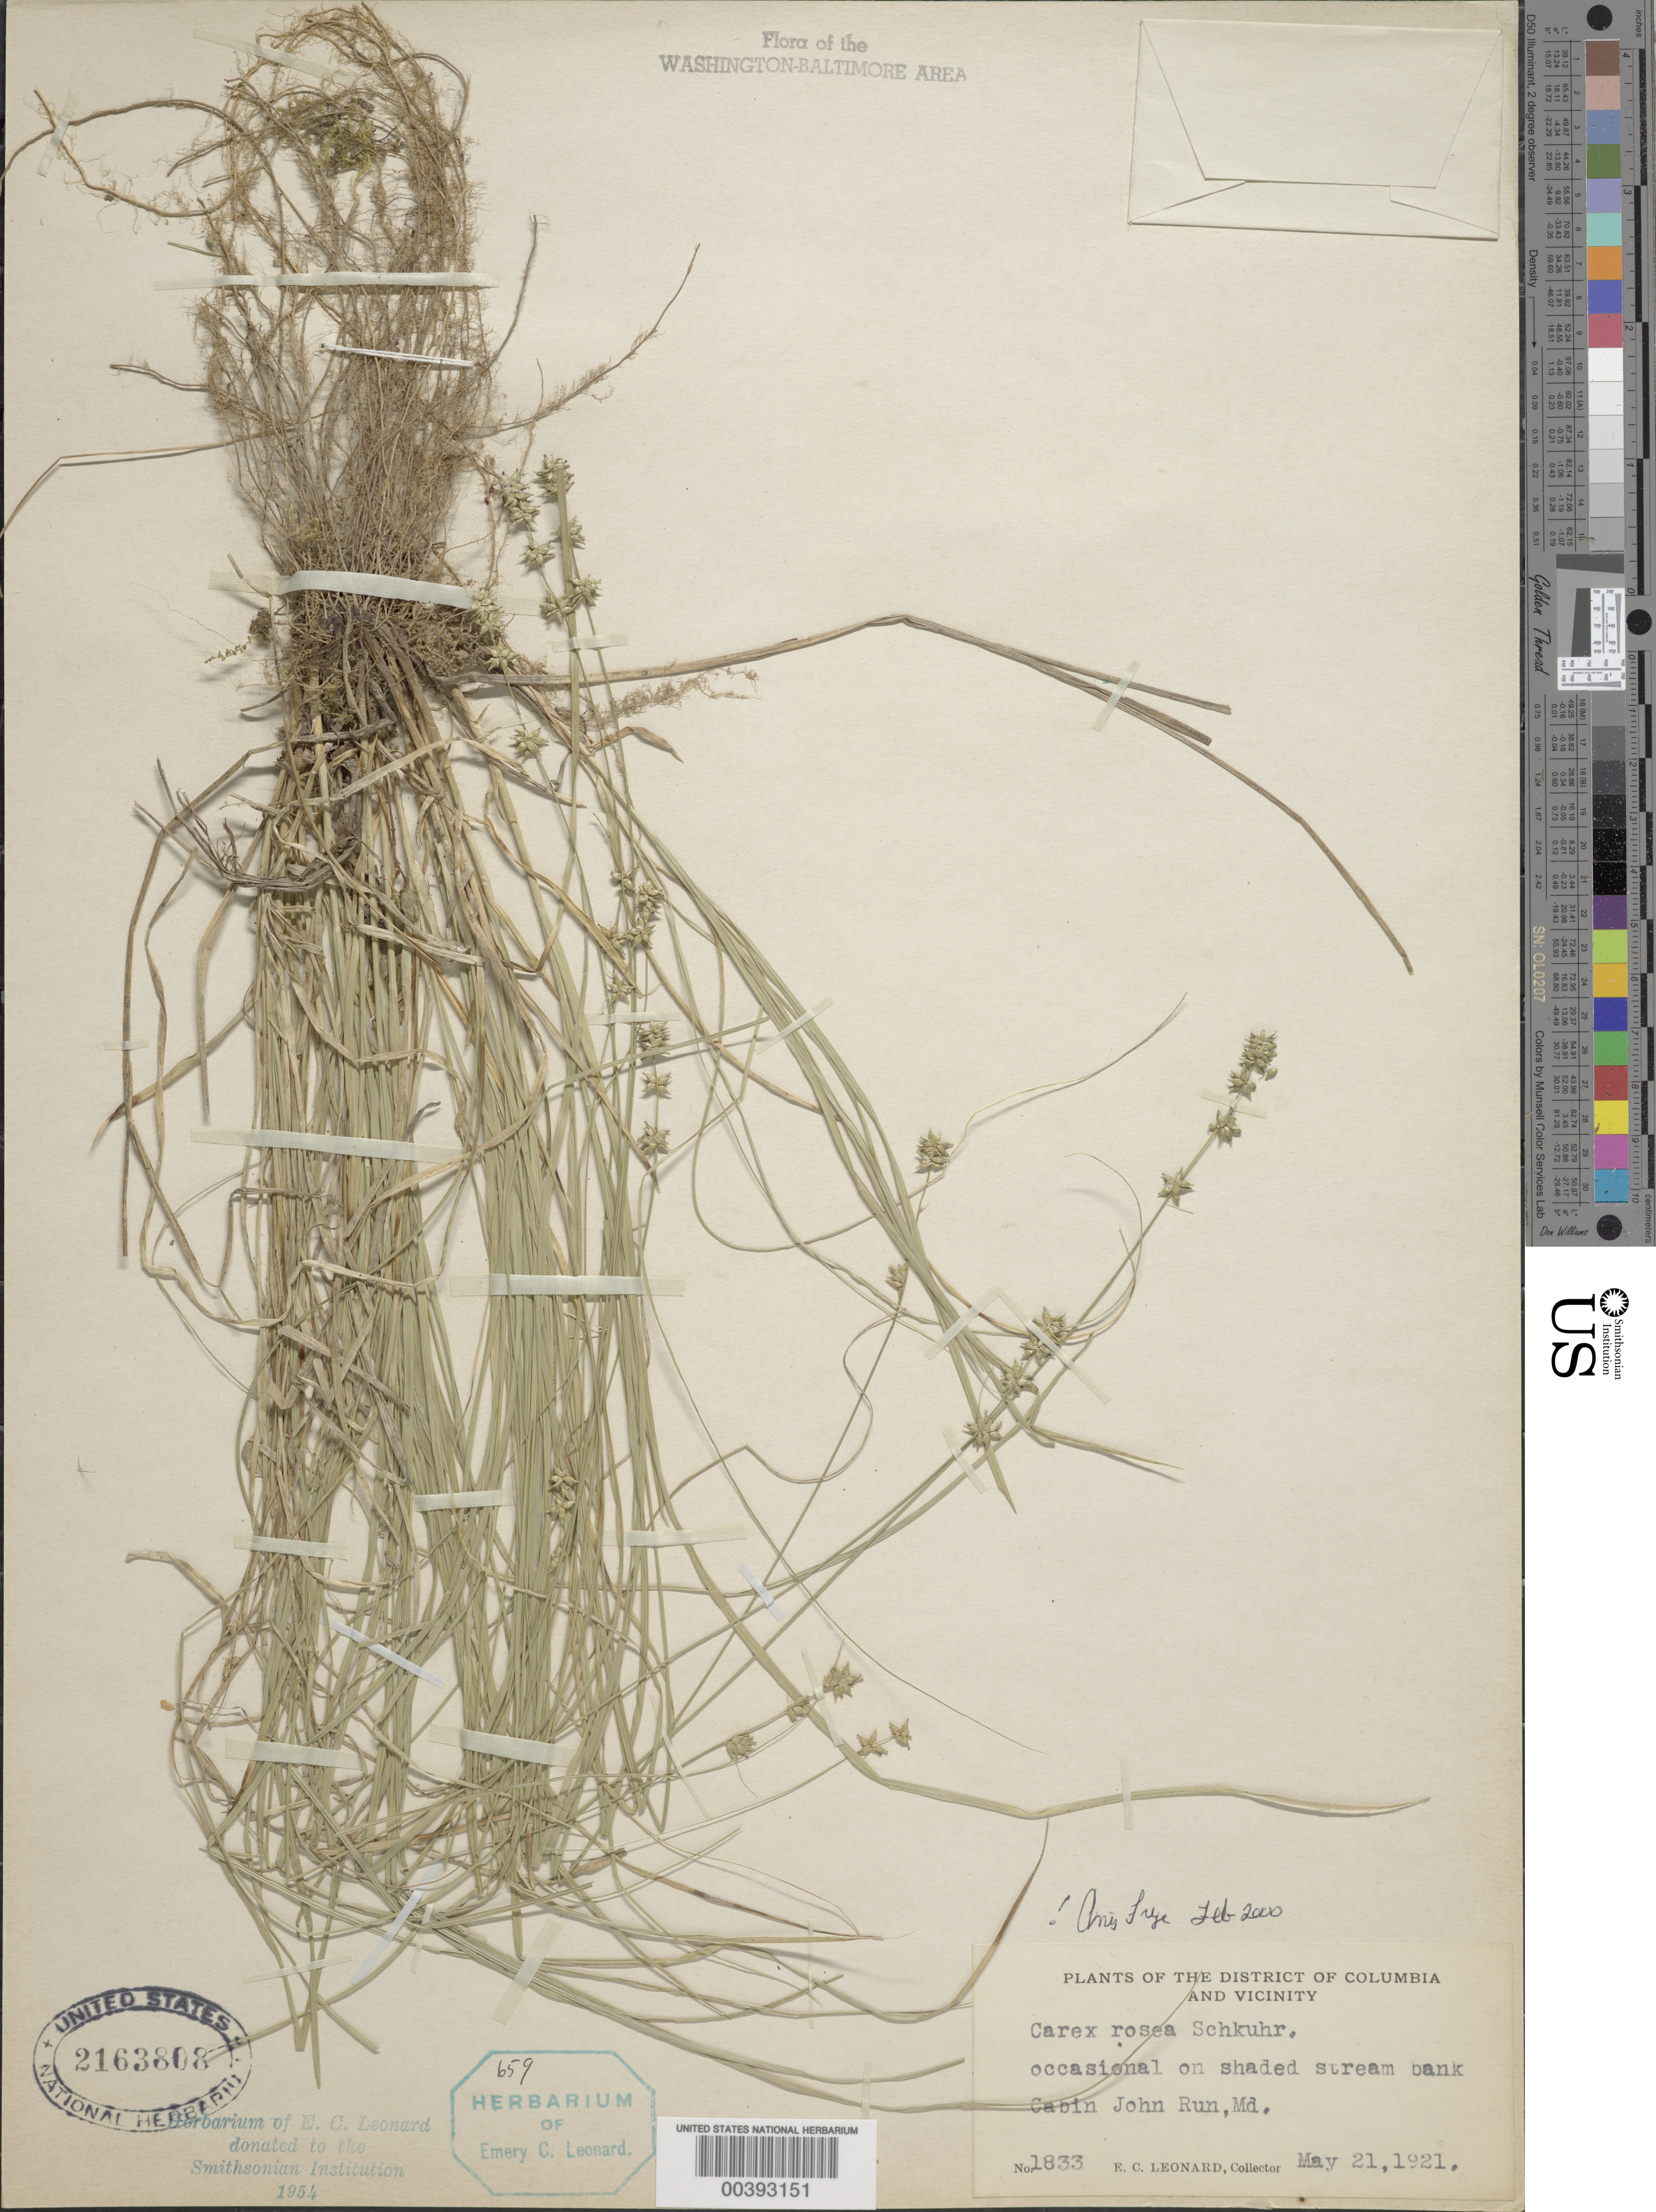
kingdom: Plantae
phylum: Tracheophyta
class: Liliopsida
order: Poales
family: Cyperaceae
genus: Carex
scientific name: Carex rosea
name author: Willd.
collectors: E. C. Leonard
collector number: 1833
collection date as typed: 21 May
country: United States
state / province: Maryland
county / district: Montgomery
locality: Cabin John Run C. & O. Canal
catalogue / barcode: US 2163808